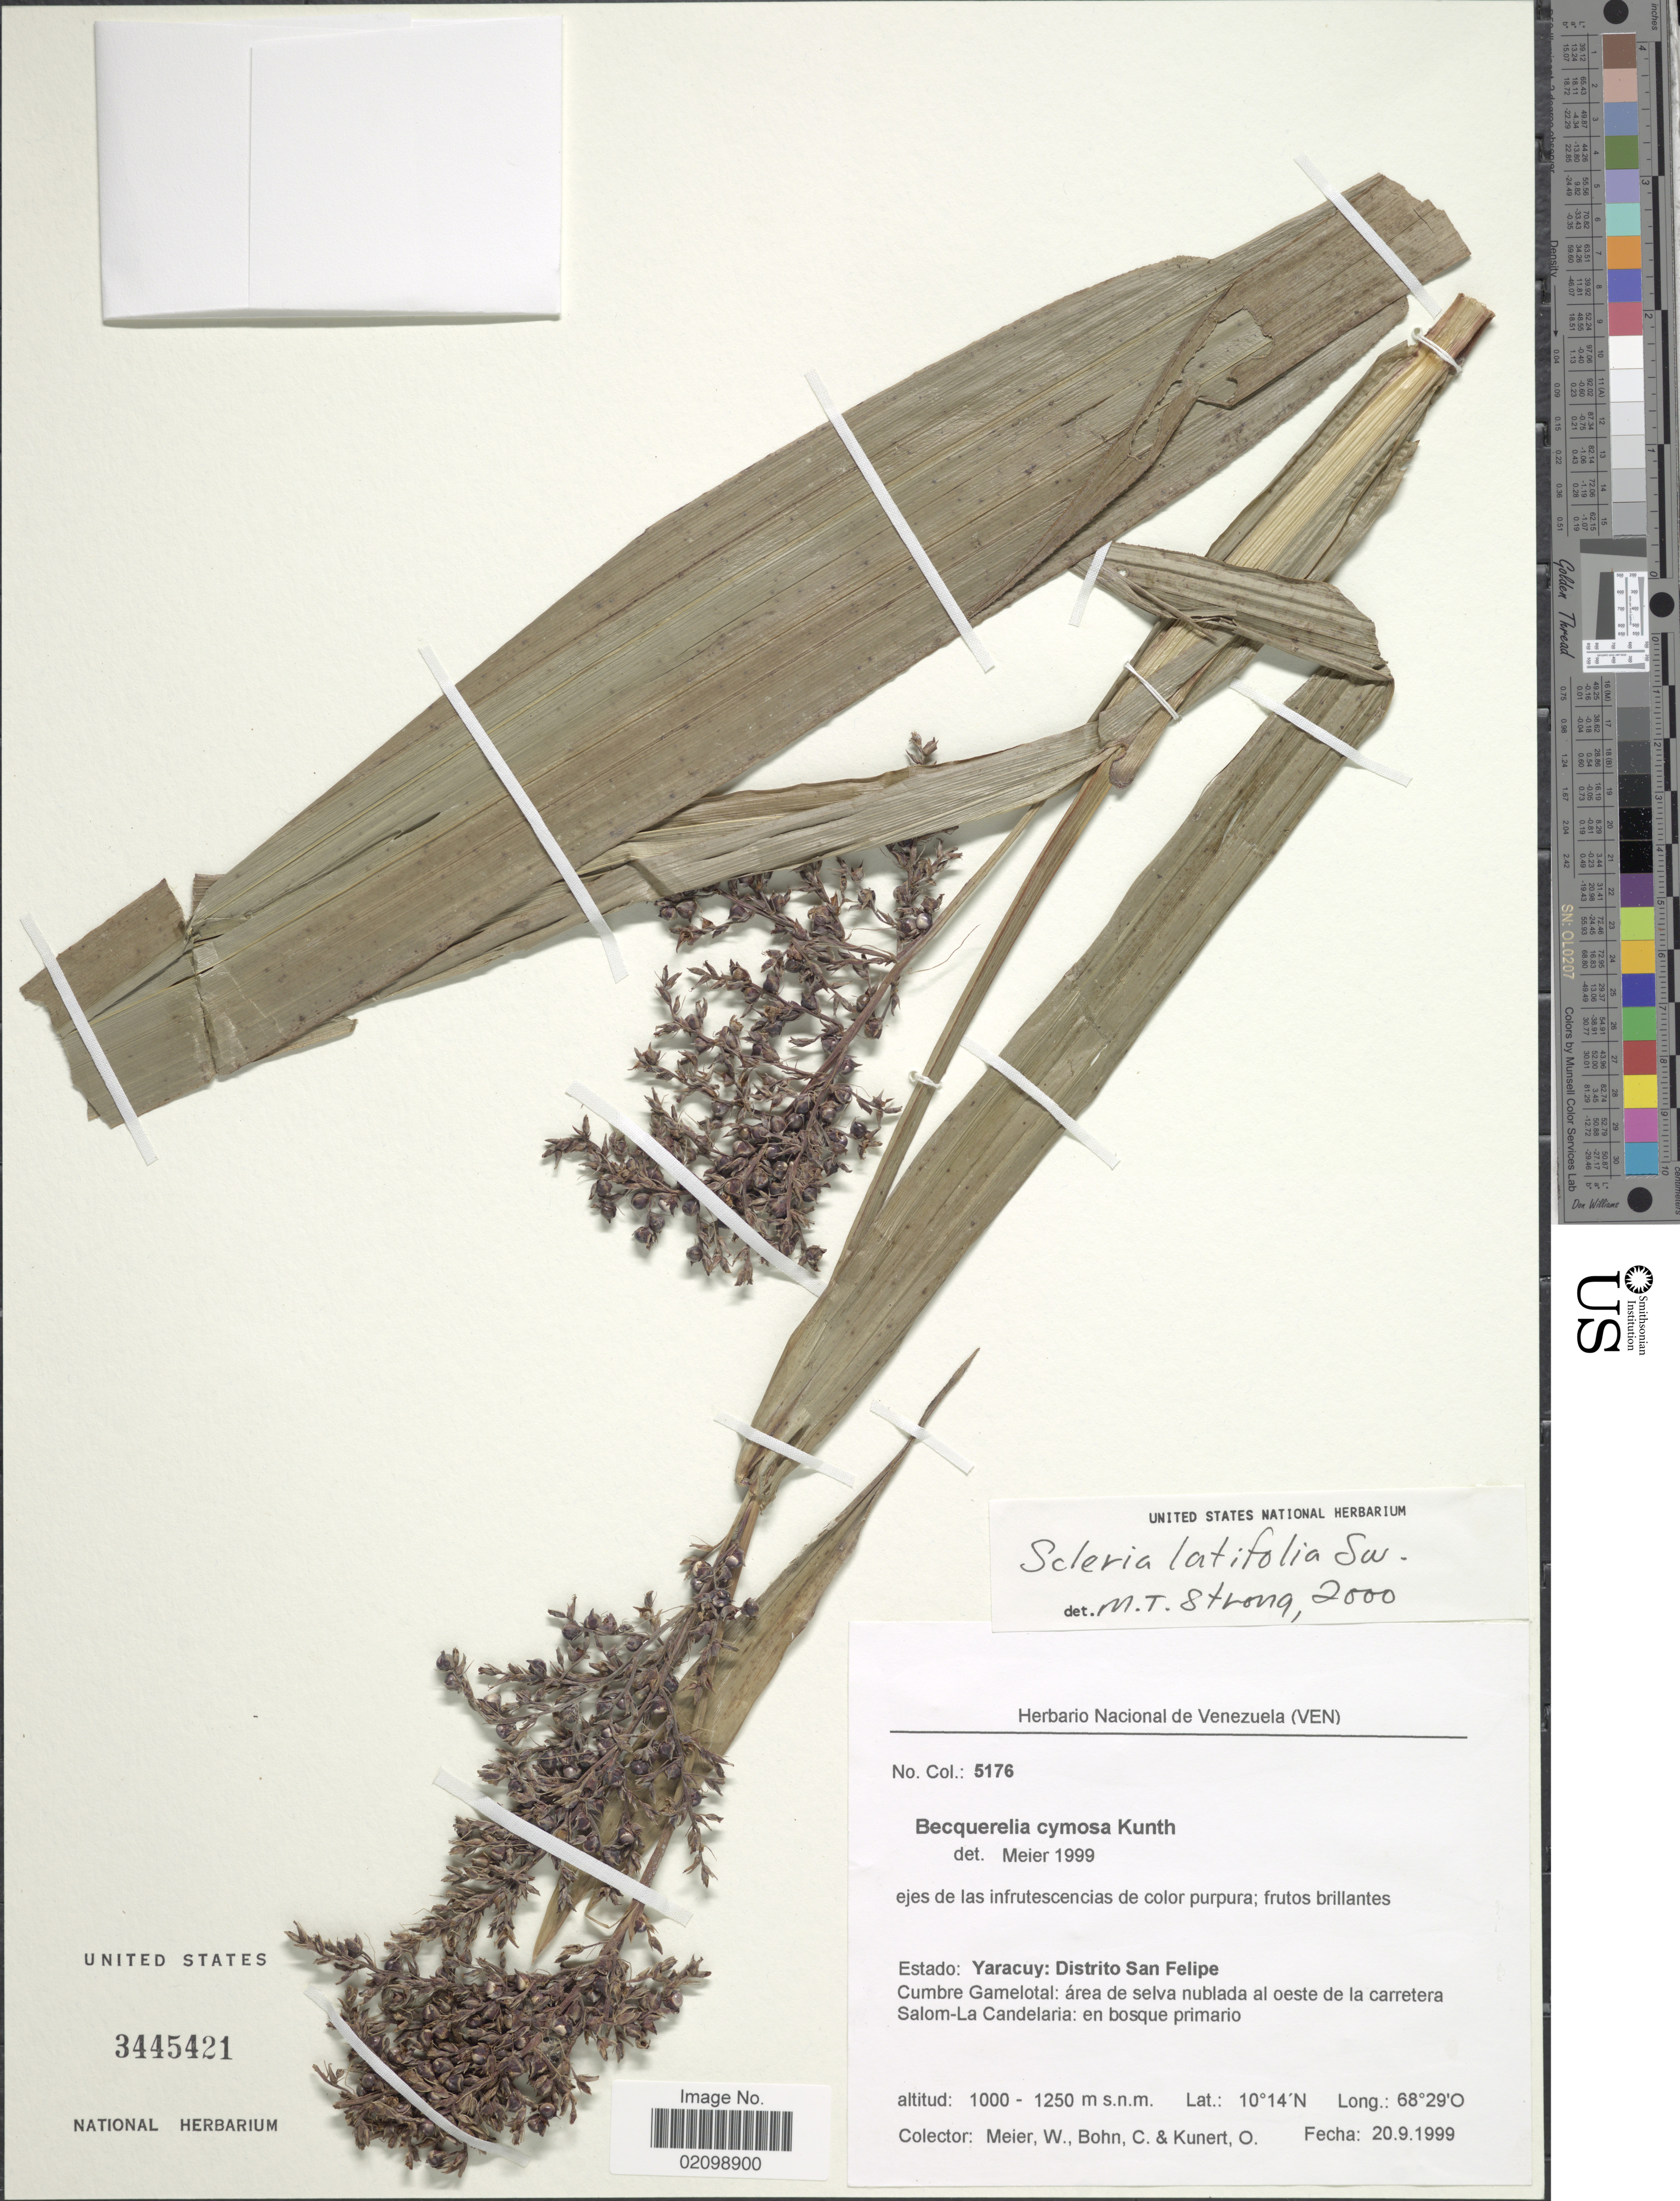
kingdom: Plantae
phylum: Tracheophyta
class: Liliopsida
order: Poales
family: Cyperaceae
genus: Scleria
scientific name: Scleria latifolia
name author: Sw.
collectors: W. Meier, C. Bohn & O. Kunert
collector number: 5176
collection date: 1999-09-20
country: Venezuela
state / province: Yaracuy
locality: Estado: Yaracuy: Distrito San Felipe. Cumbre Gamelotal: area de selva nublada al oest de la carretera. Salom -La Candenelaria.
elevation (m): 1000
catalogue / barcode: US 3445421